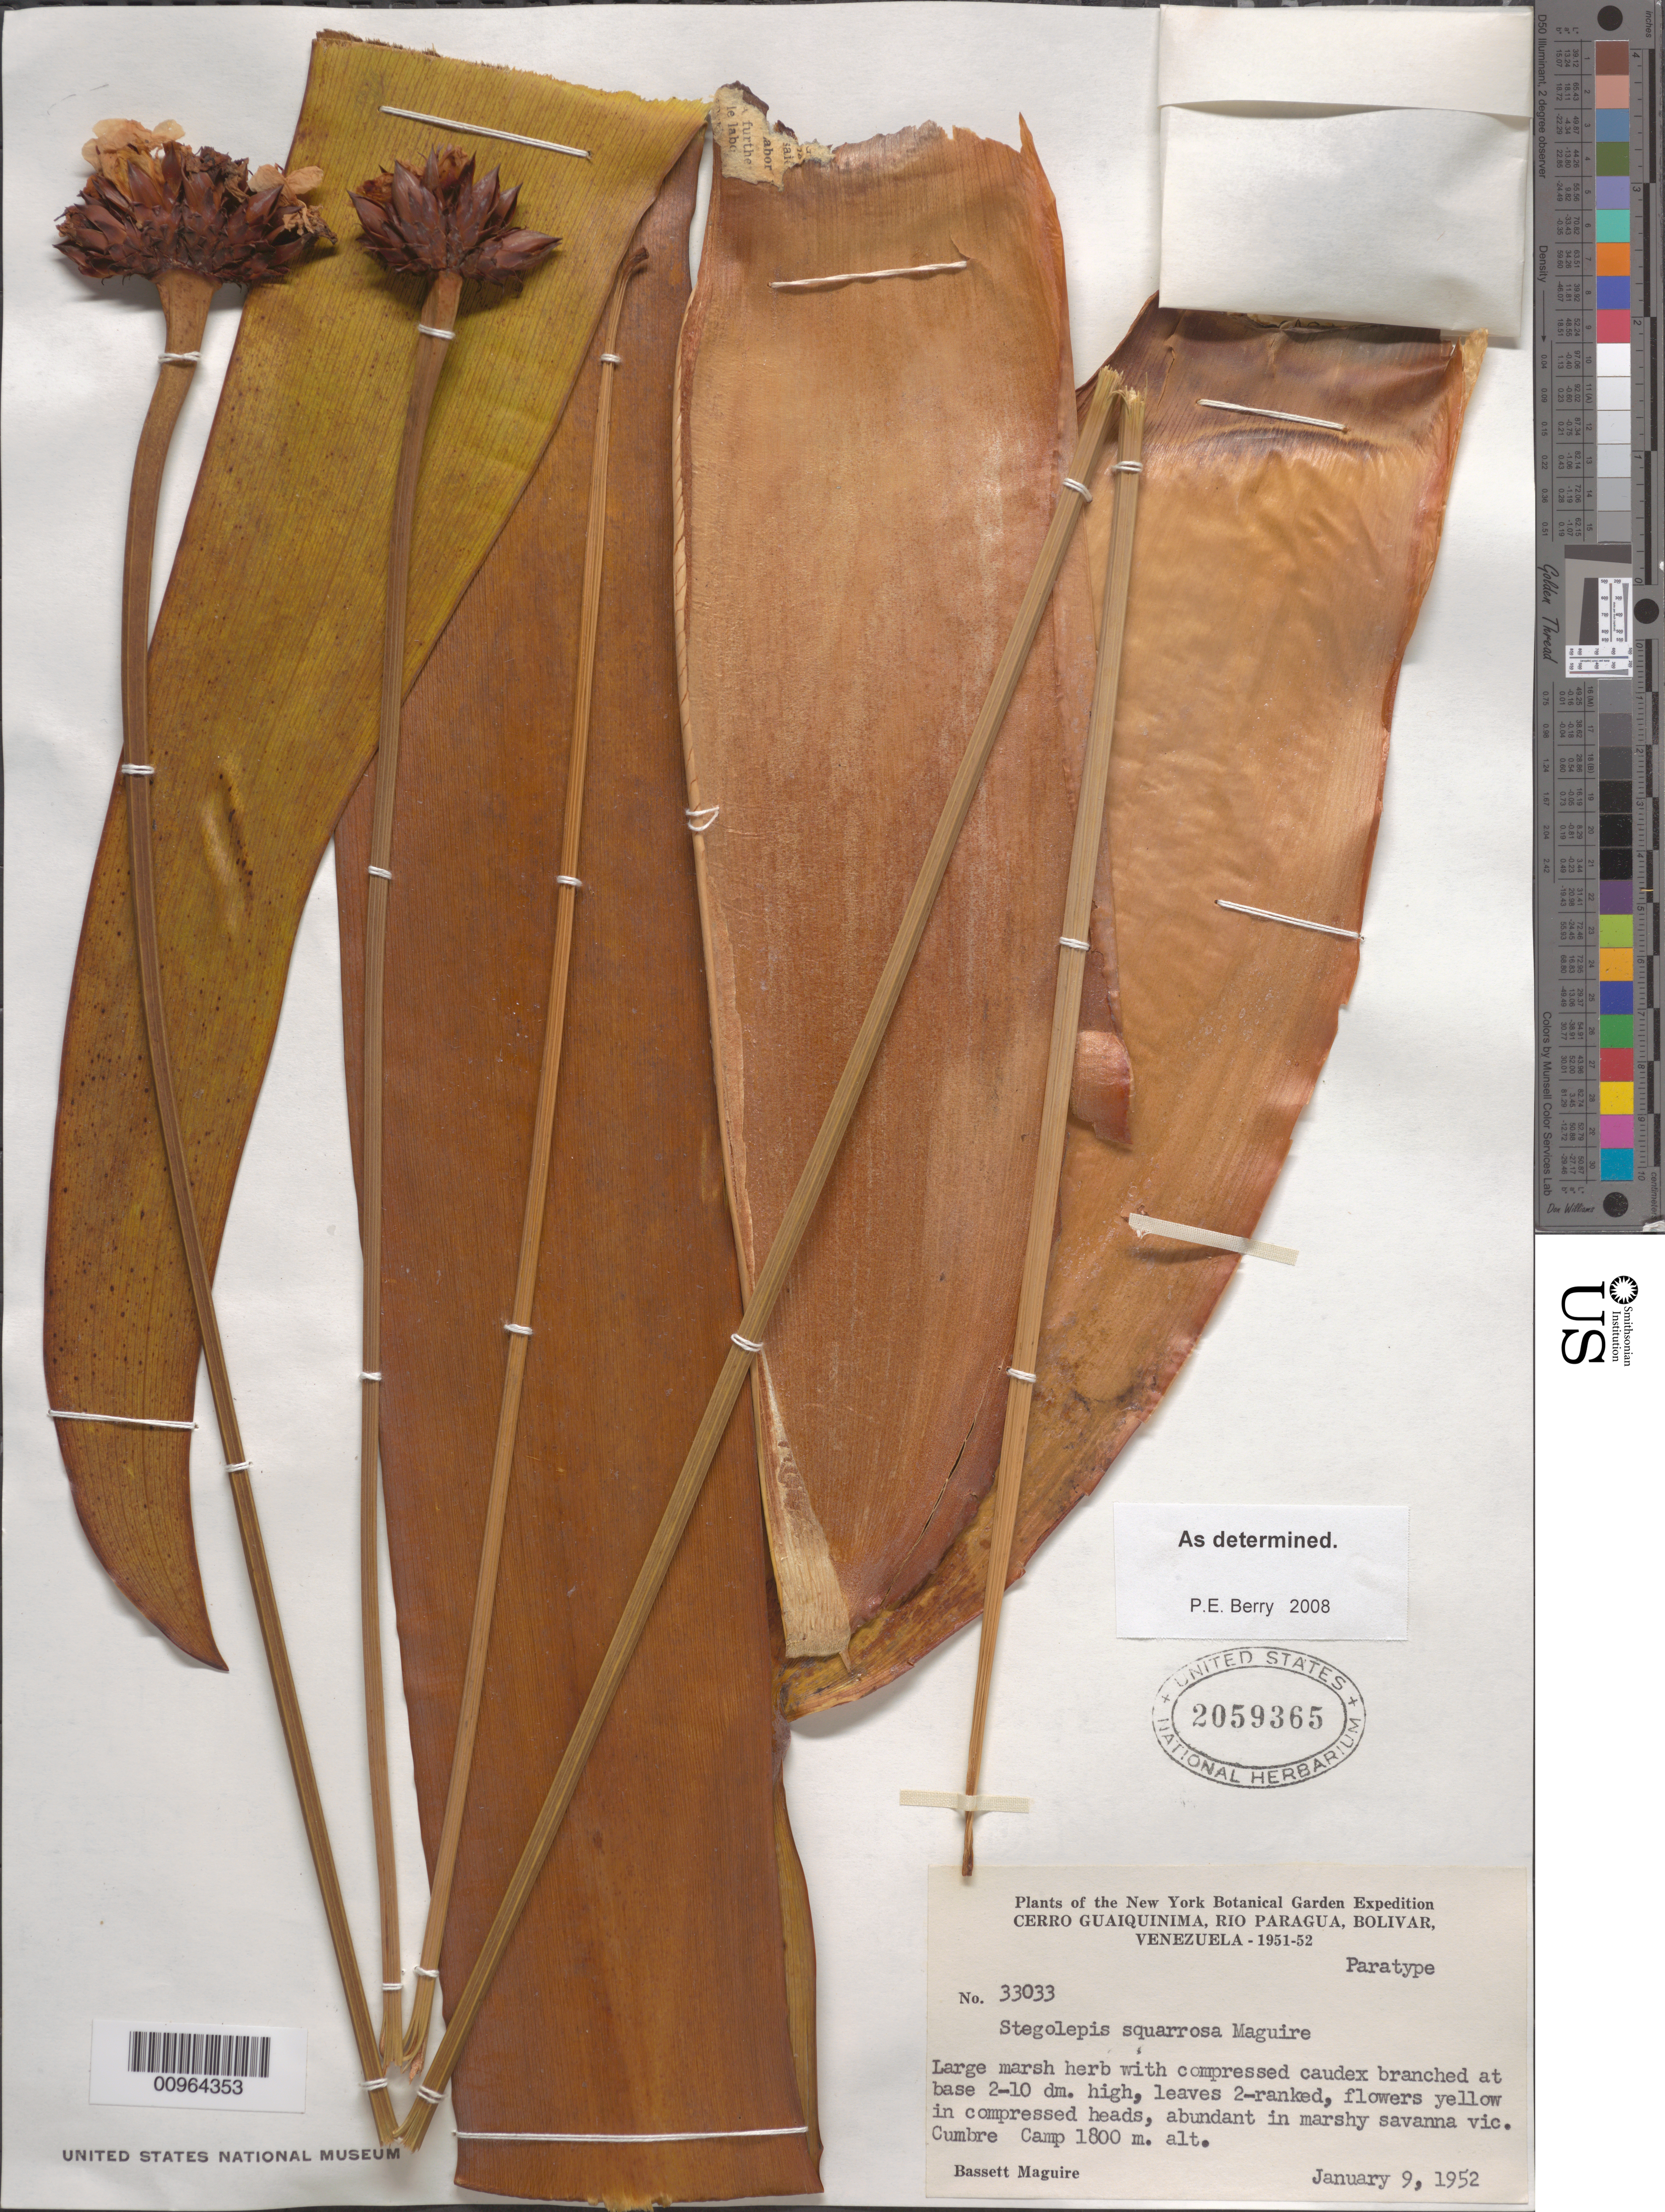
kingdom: Plantae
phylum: Tracheophyta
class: Liliopsida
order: Poales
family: Rapateaceae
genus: Stegolepis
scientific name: Stegolepis squarrosa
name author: Maguire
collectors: B. Maguire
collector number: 33033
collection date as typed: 9-Jan-52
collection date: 1952-01-09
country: Venezuela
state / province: Bolívar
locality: Cerro Guaiquinima, Río Paragua, near cumbre camp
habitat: Marshy savanna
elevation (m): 1800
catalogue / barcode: US 2059365